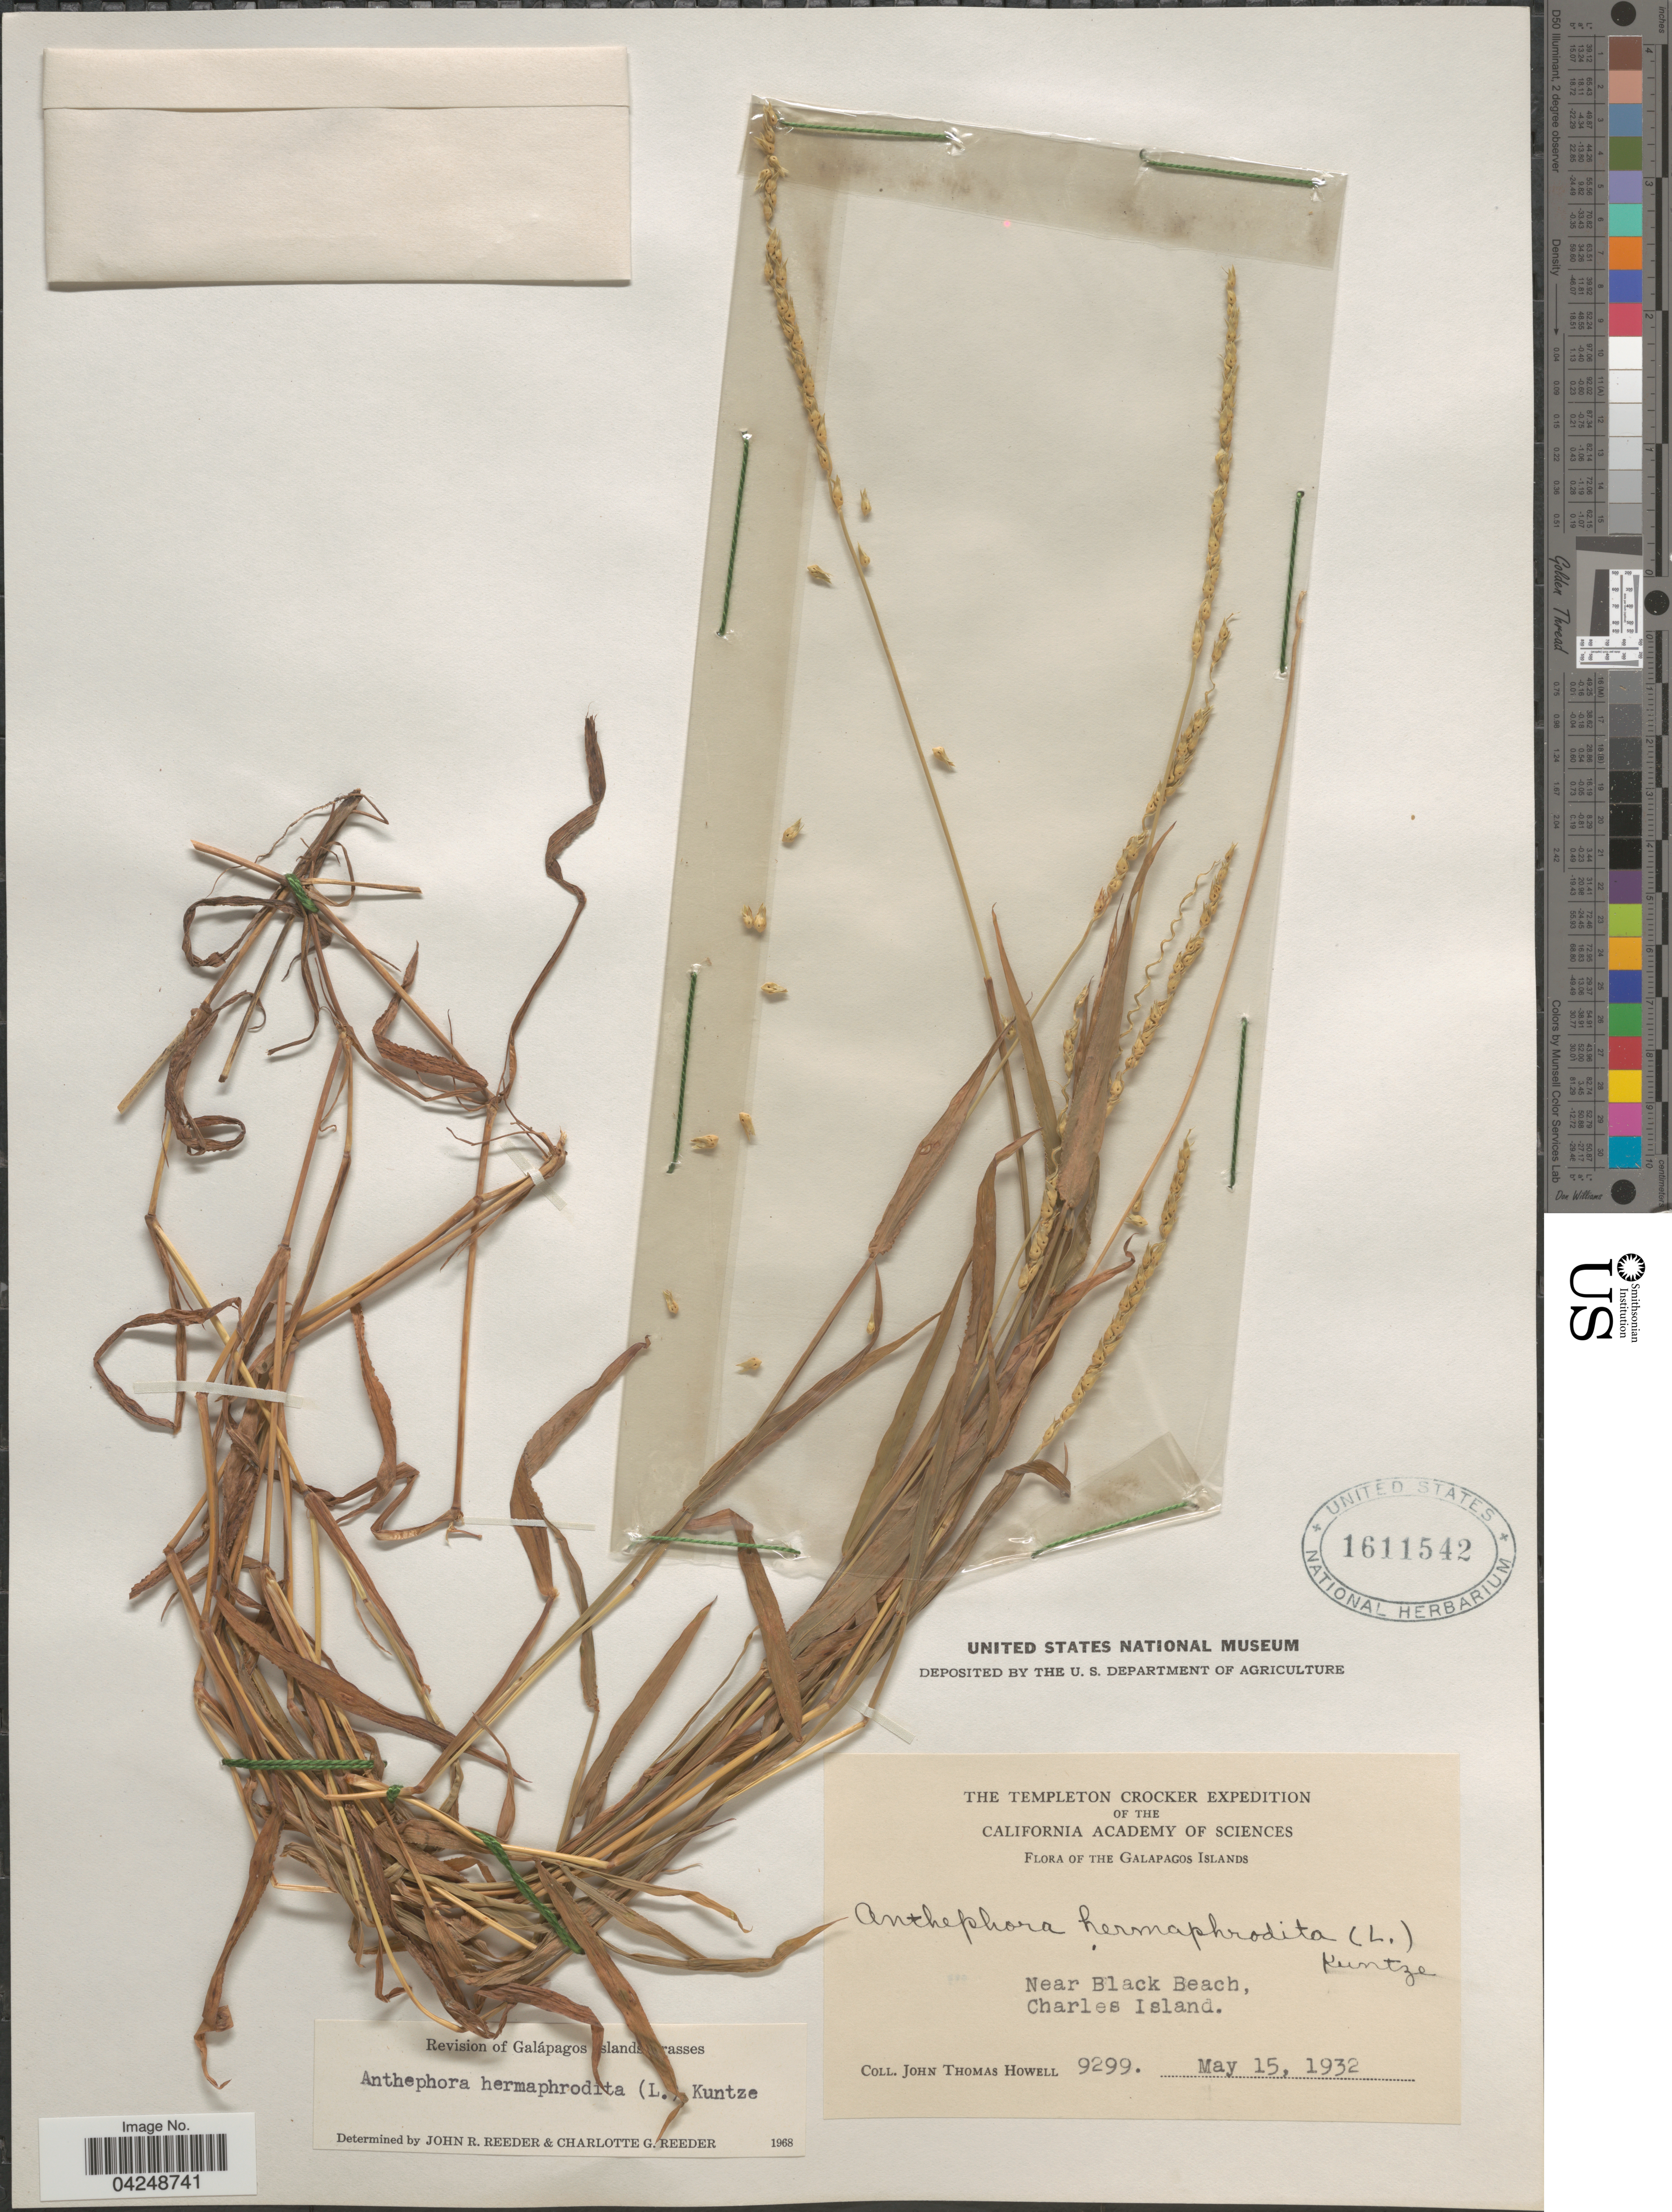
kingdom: Plantae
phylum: Tracheophyta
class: Liliopsida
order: Poales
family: Poaceae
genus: Anthephora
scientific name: Anthephora hermaphrodita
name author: (L.) Kuntze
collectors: J. T. Howell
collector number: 9299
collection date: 1932-05-15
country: Ecuador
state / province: Colón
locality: The Templeton Crocker Expedition. The Galapagos Islands. Near Black Beach, Charles Island.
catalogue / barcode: US 1611542